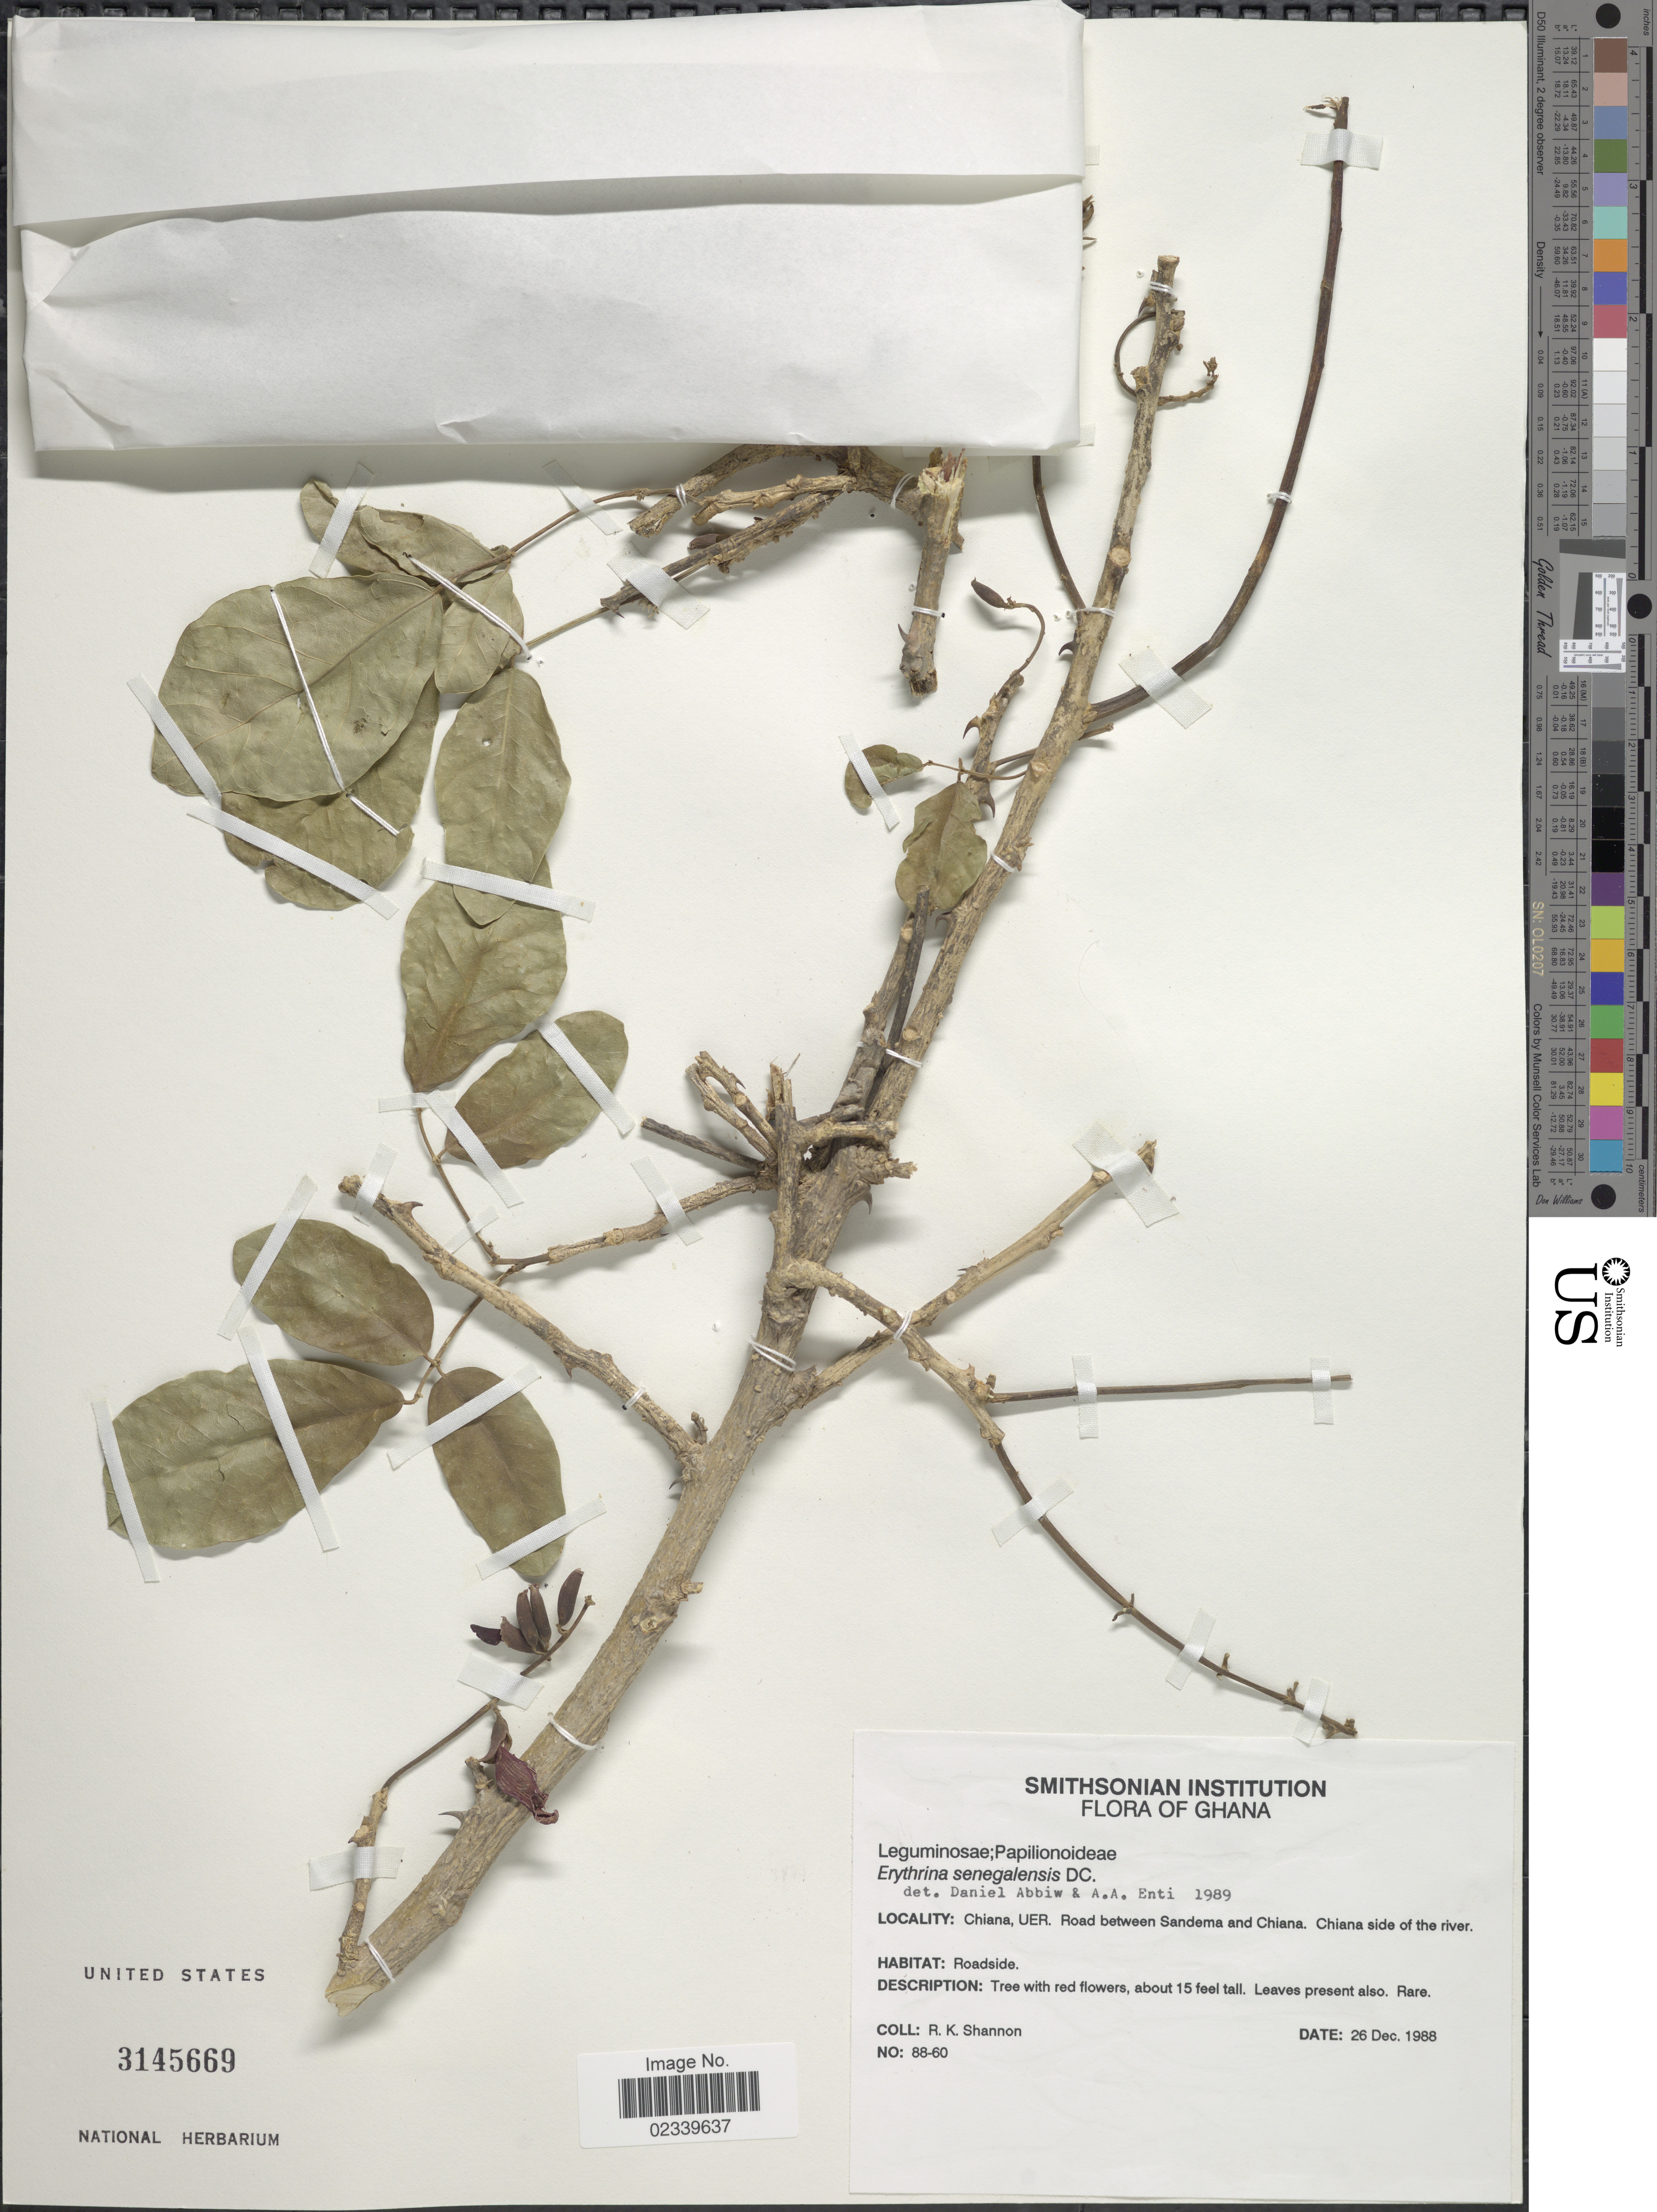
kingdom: Plantae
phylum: Tracheophyta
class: Magnoliopsida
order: Fabales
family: Fabaceae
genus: Erythrina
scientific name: Erythrina senegalensis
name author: DC.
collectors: R. Shannon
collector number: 88-60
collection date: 1988-12-26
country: Ghana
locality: Chiana, UER, Road between Sandema and Chiana, Chiana side of the river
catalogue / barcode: US 3145669